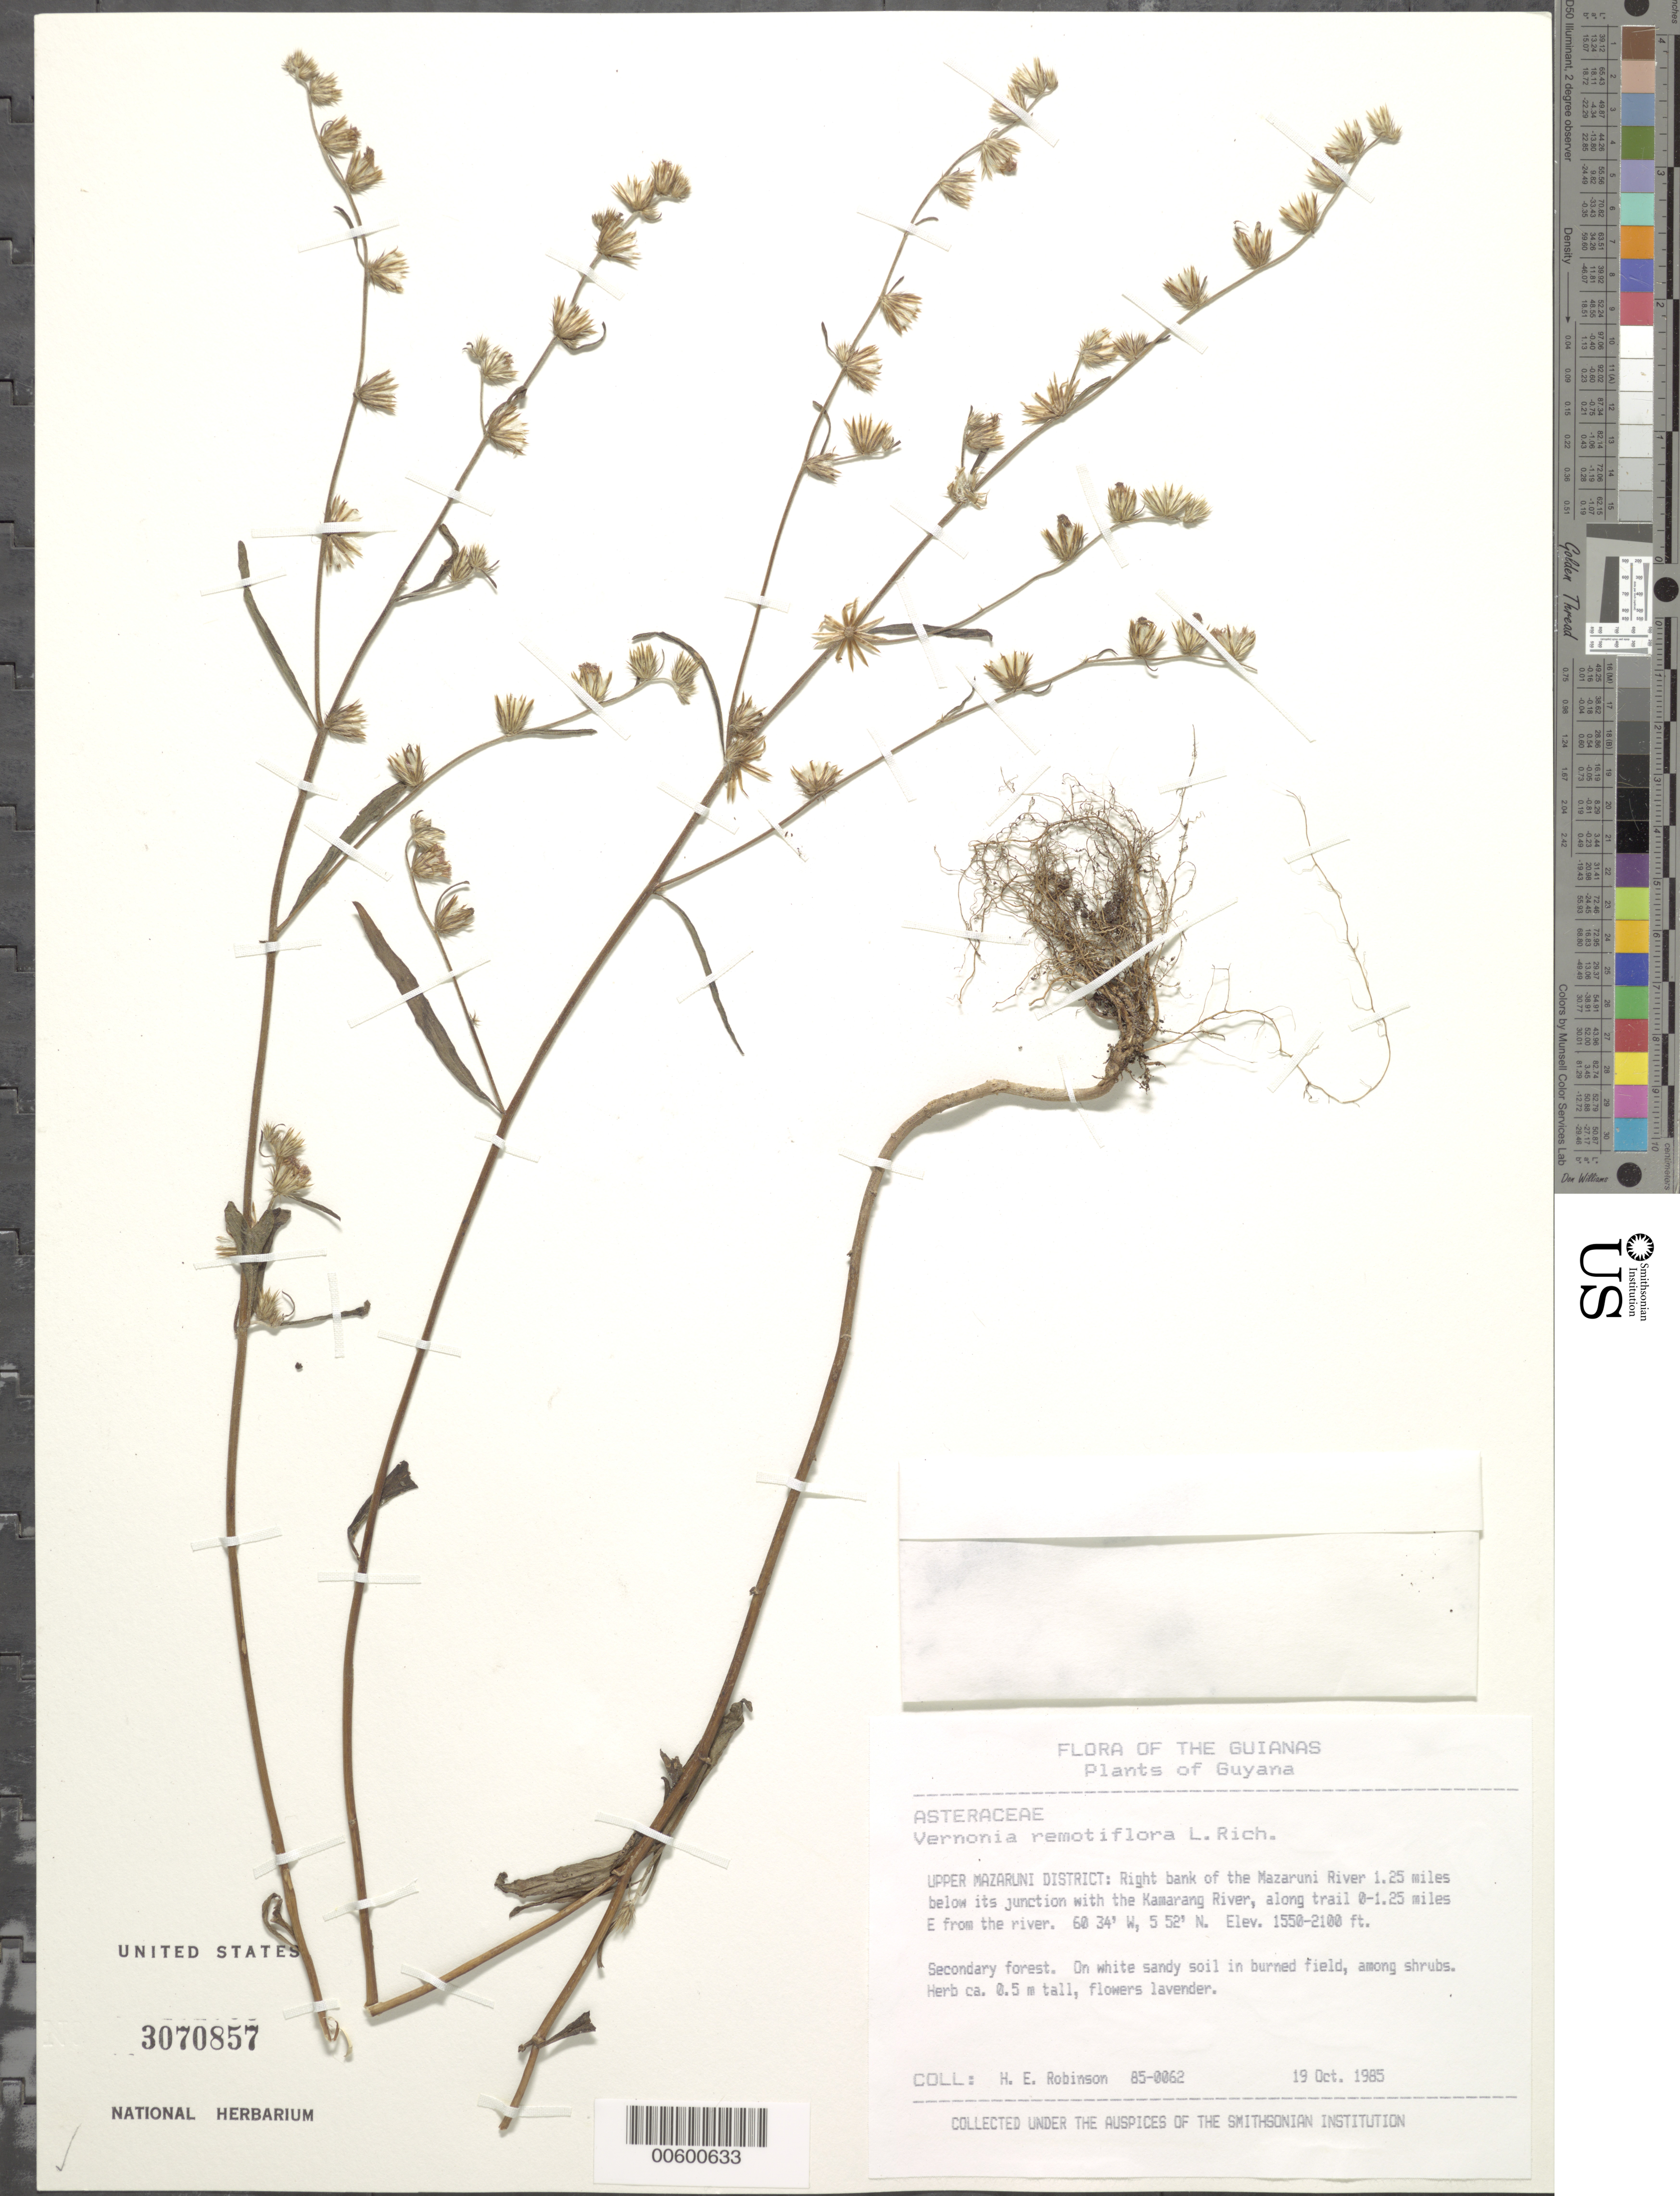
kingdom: Plantae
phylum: Tracheophyta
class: Magnoliopsida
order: Asterales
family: Asteraceae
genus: Lepidaploa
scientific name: Lepidaploa remotiflora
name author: (Rich.) H. Rob.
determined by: Robinson, Harold E., (US)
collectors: H. Robinson & D. B. Lellinger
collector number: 850062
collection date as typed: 18 October 1985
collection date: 1985-10-18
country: Guyana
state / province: Cuyuni-Mazaruni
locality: Along trail to 2 km E of Mazaruni R, 2.4 km below junction with Kamarang R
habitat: Secondary forest, white sandy soil, burned field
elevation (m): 472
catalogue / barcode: US 3070857